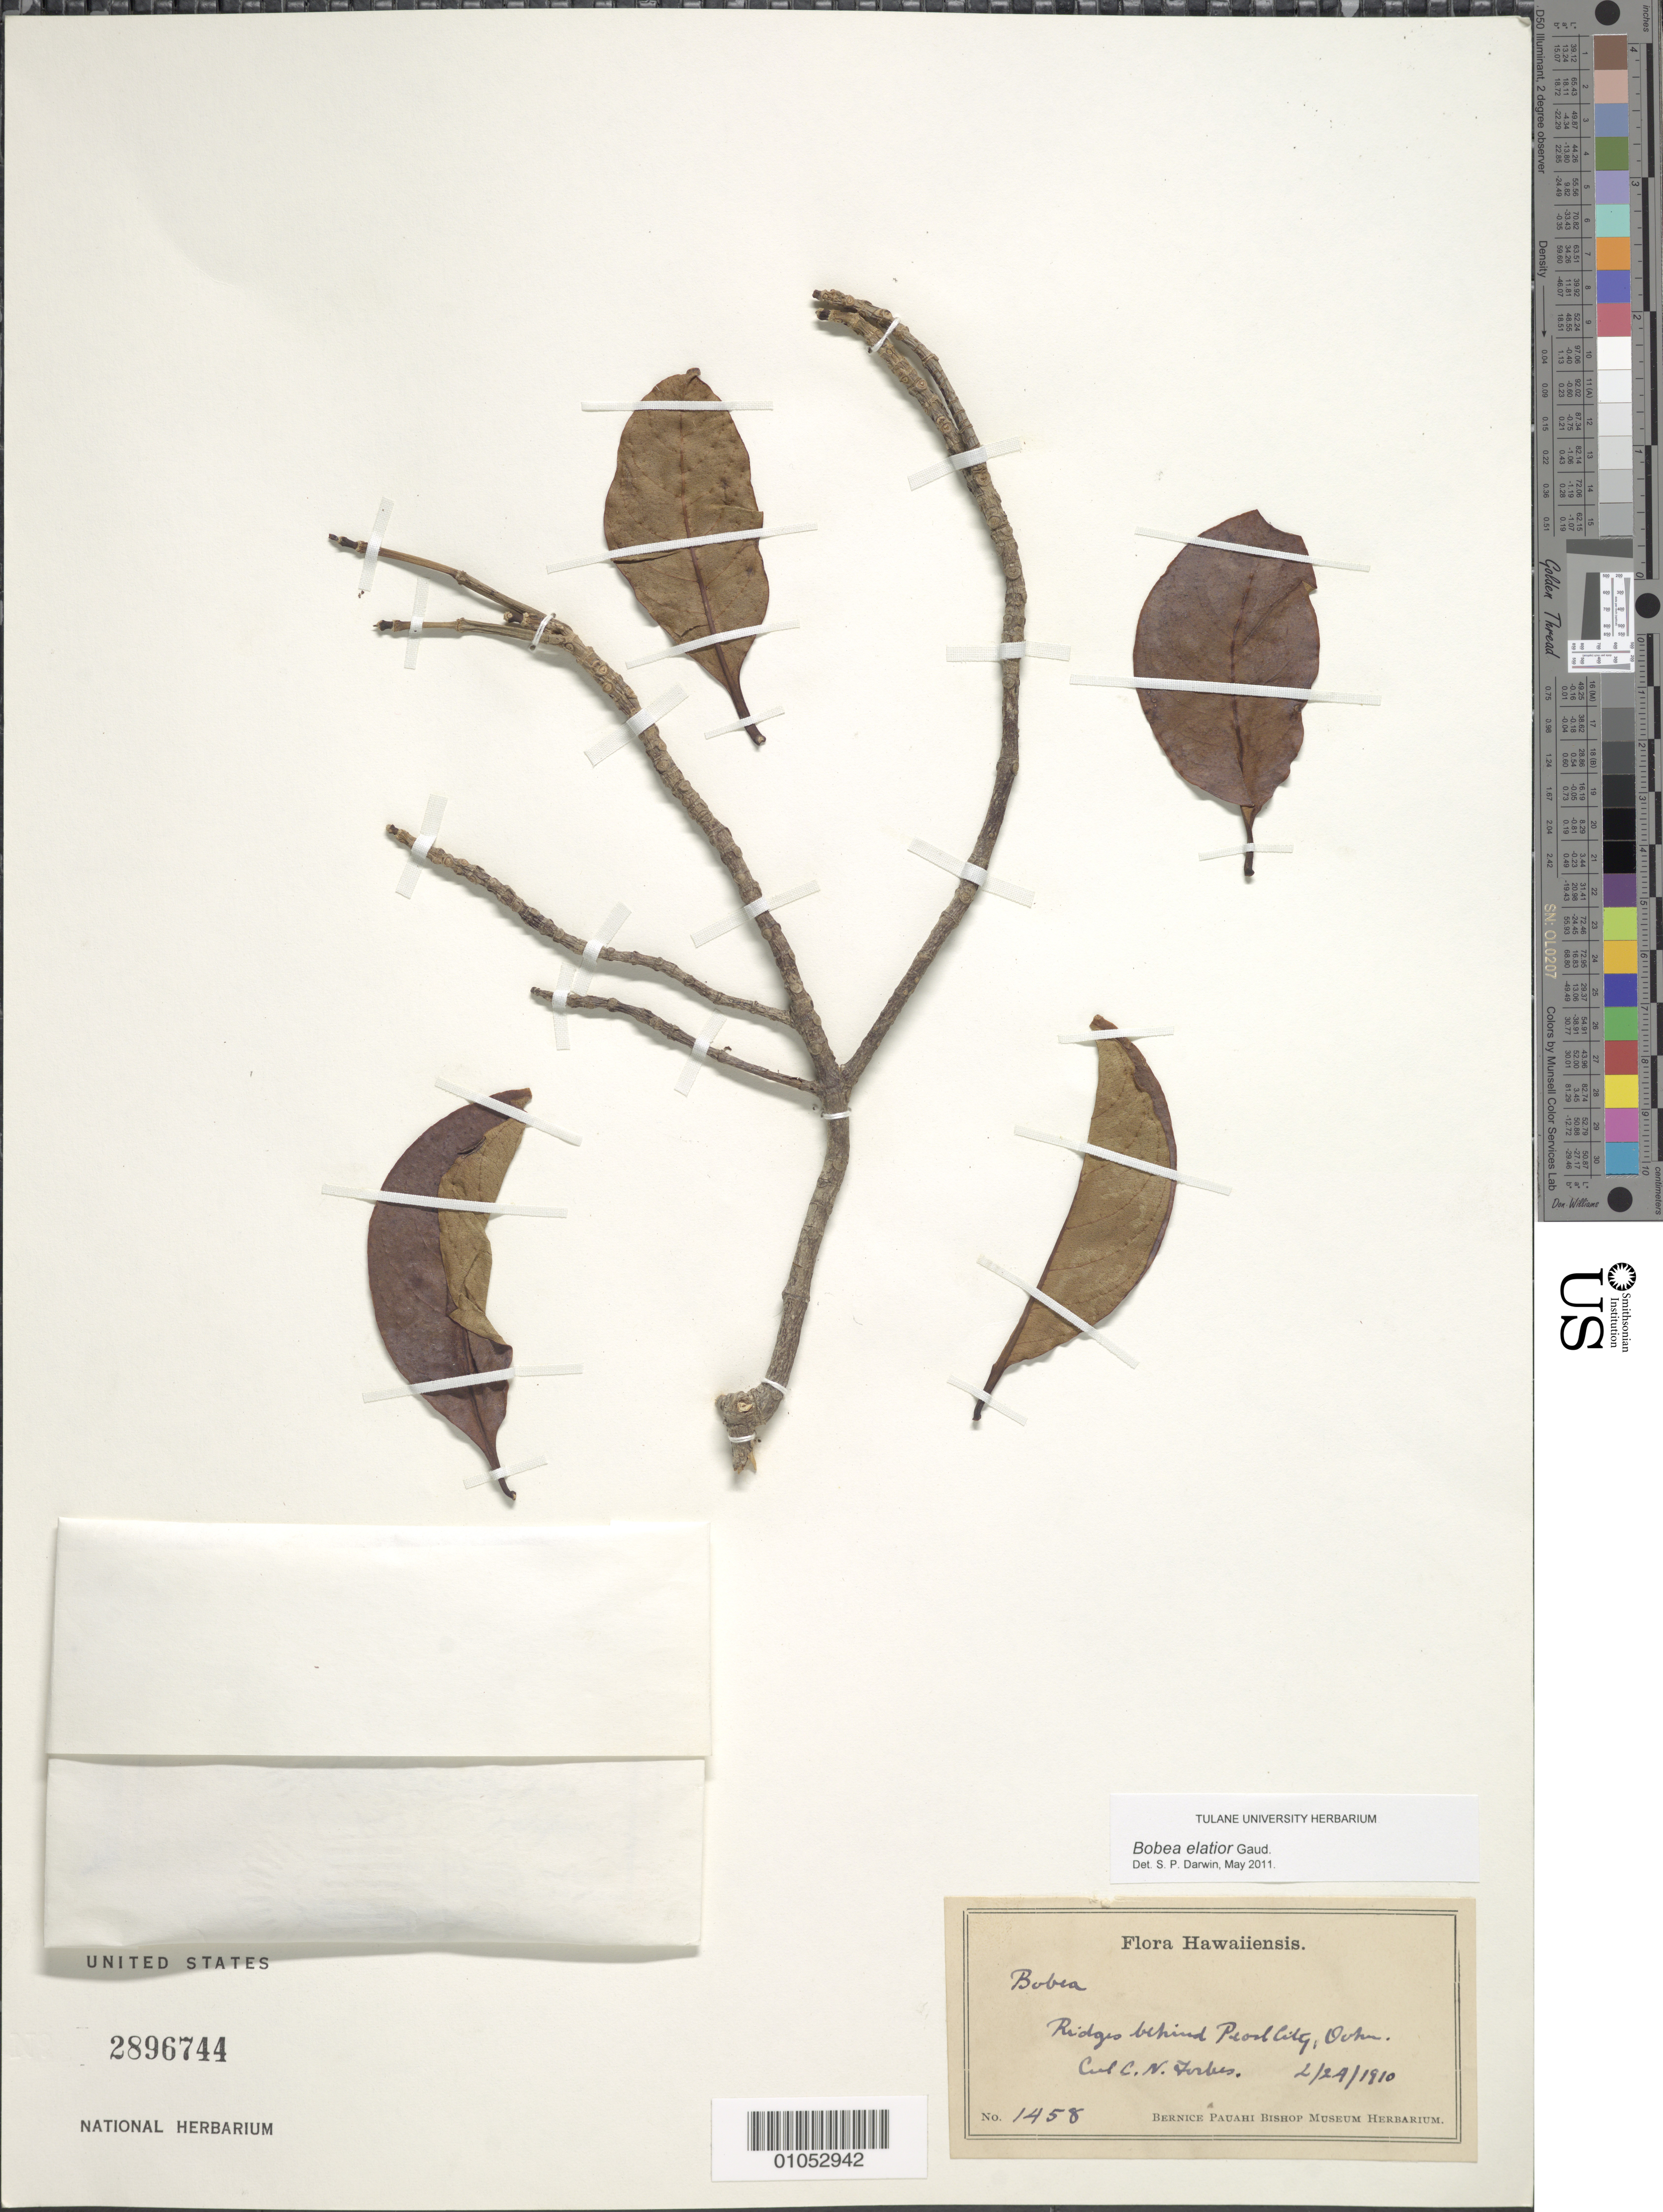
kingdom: Plantae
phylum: Tracheophyta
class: Magnoliopsida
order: Gentianales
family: Rubiaceae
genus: Bobea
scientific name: Bobea elatior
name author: Gaudich.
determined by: Darwin, S. P.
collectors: C. N. Forbes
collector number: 1458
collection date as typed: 24 Feb 1910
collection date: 1910-02-24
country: United States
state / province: Hawaii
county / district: Honolulu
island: Oahu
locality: Ridges behind Pearl City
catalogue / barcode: US 2896744